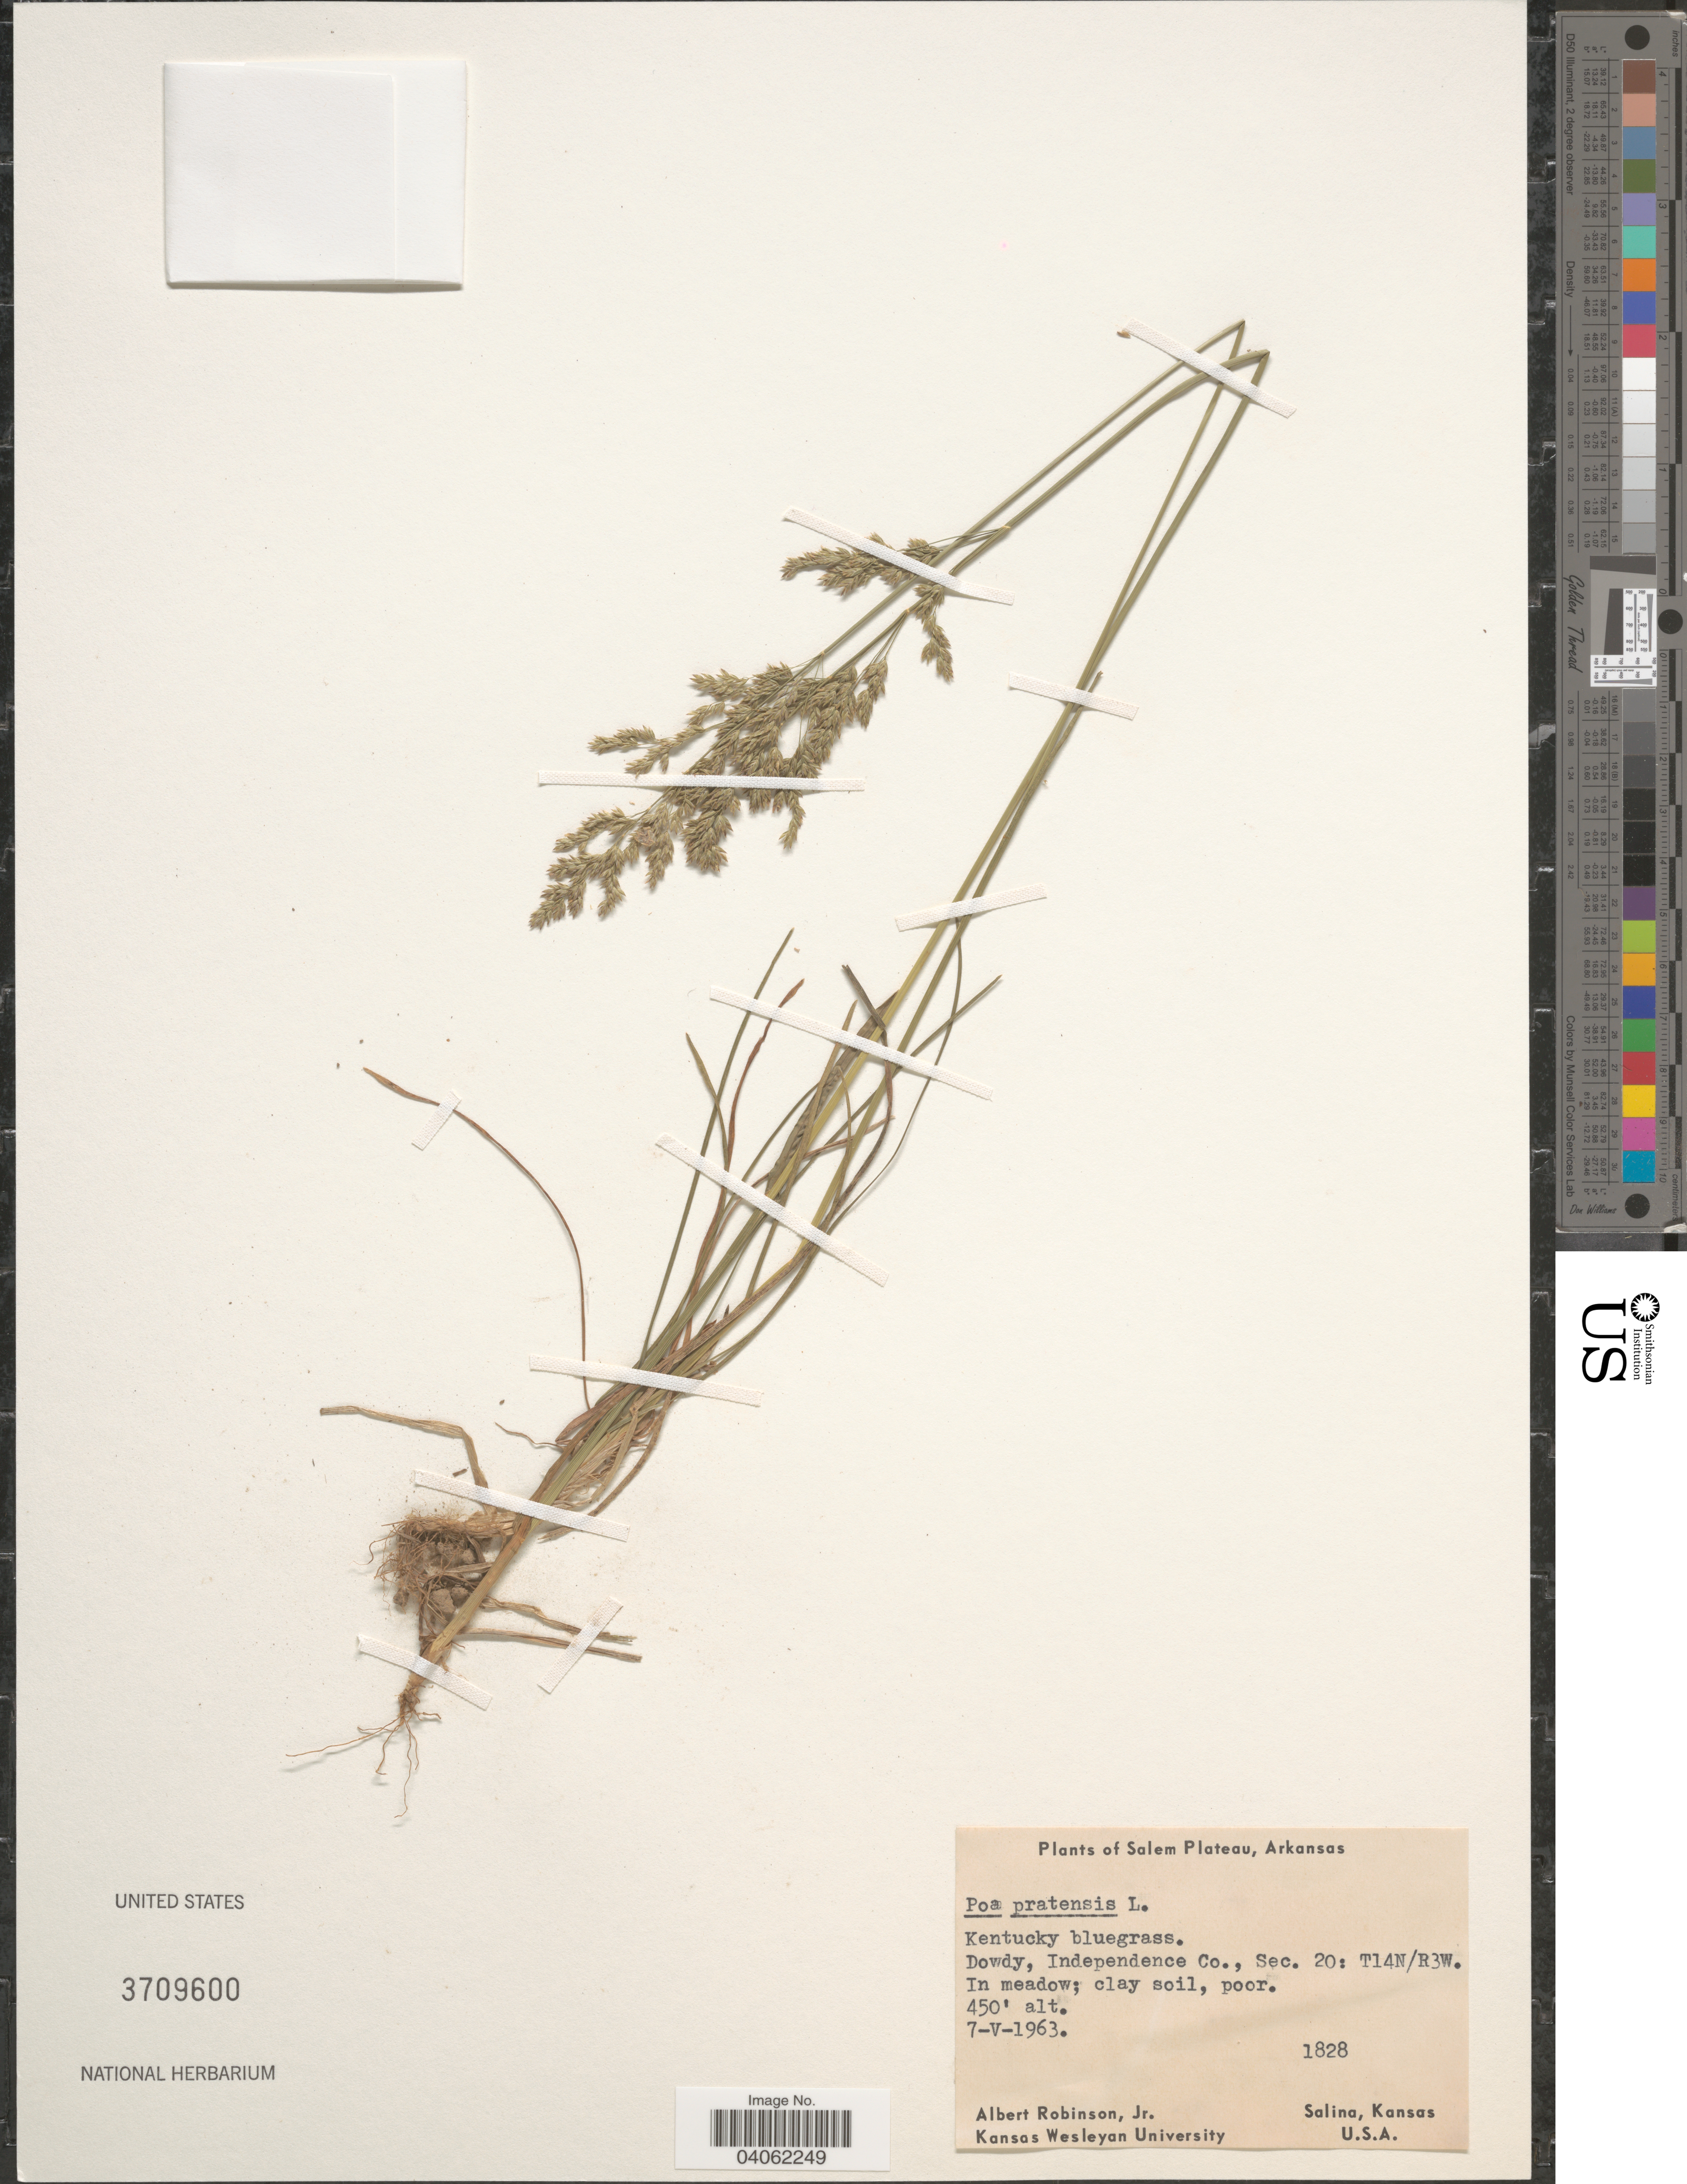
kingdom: Plantae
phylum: Tracheophyta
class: Liliopsida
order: Poales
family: Poaceae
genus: Poa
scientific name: Poa pratensis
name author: L.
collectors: A. Robinson Jr.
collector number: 1828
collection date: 1963-05-07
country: United States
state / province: Arkansas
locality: Salem Plateau. Kentucky bluegrass. Dowdy, Independence Co., Sec. 20: T14N/R3W.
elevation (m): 137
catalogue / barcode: US 3709600